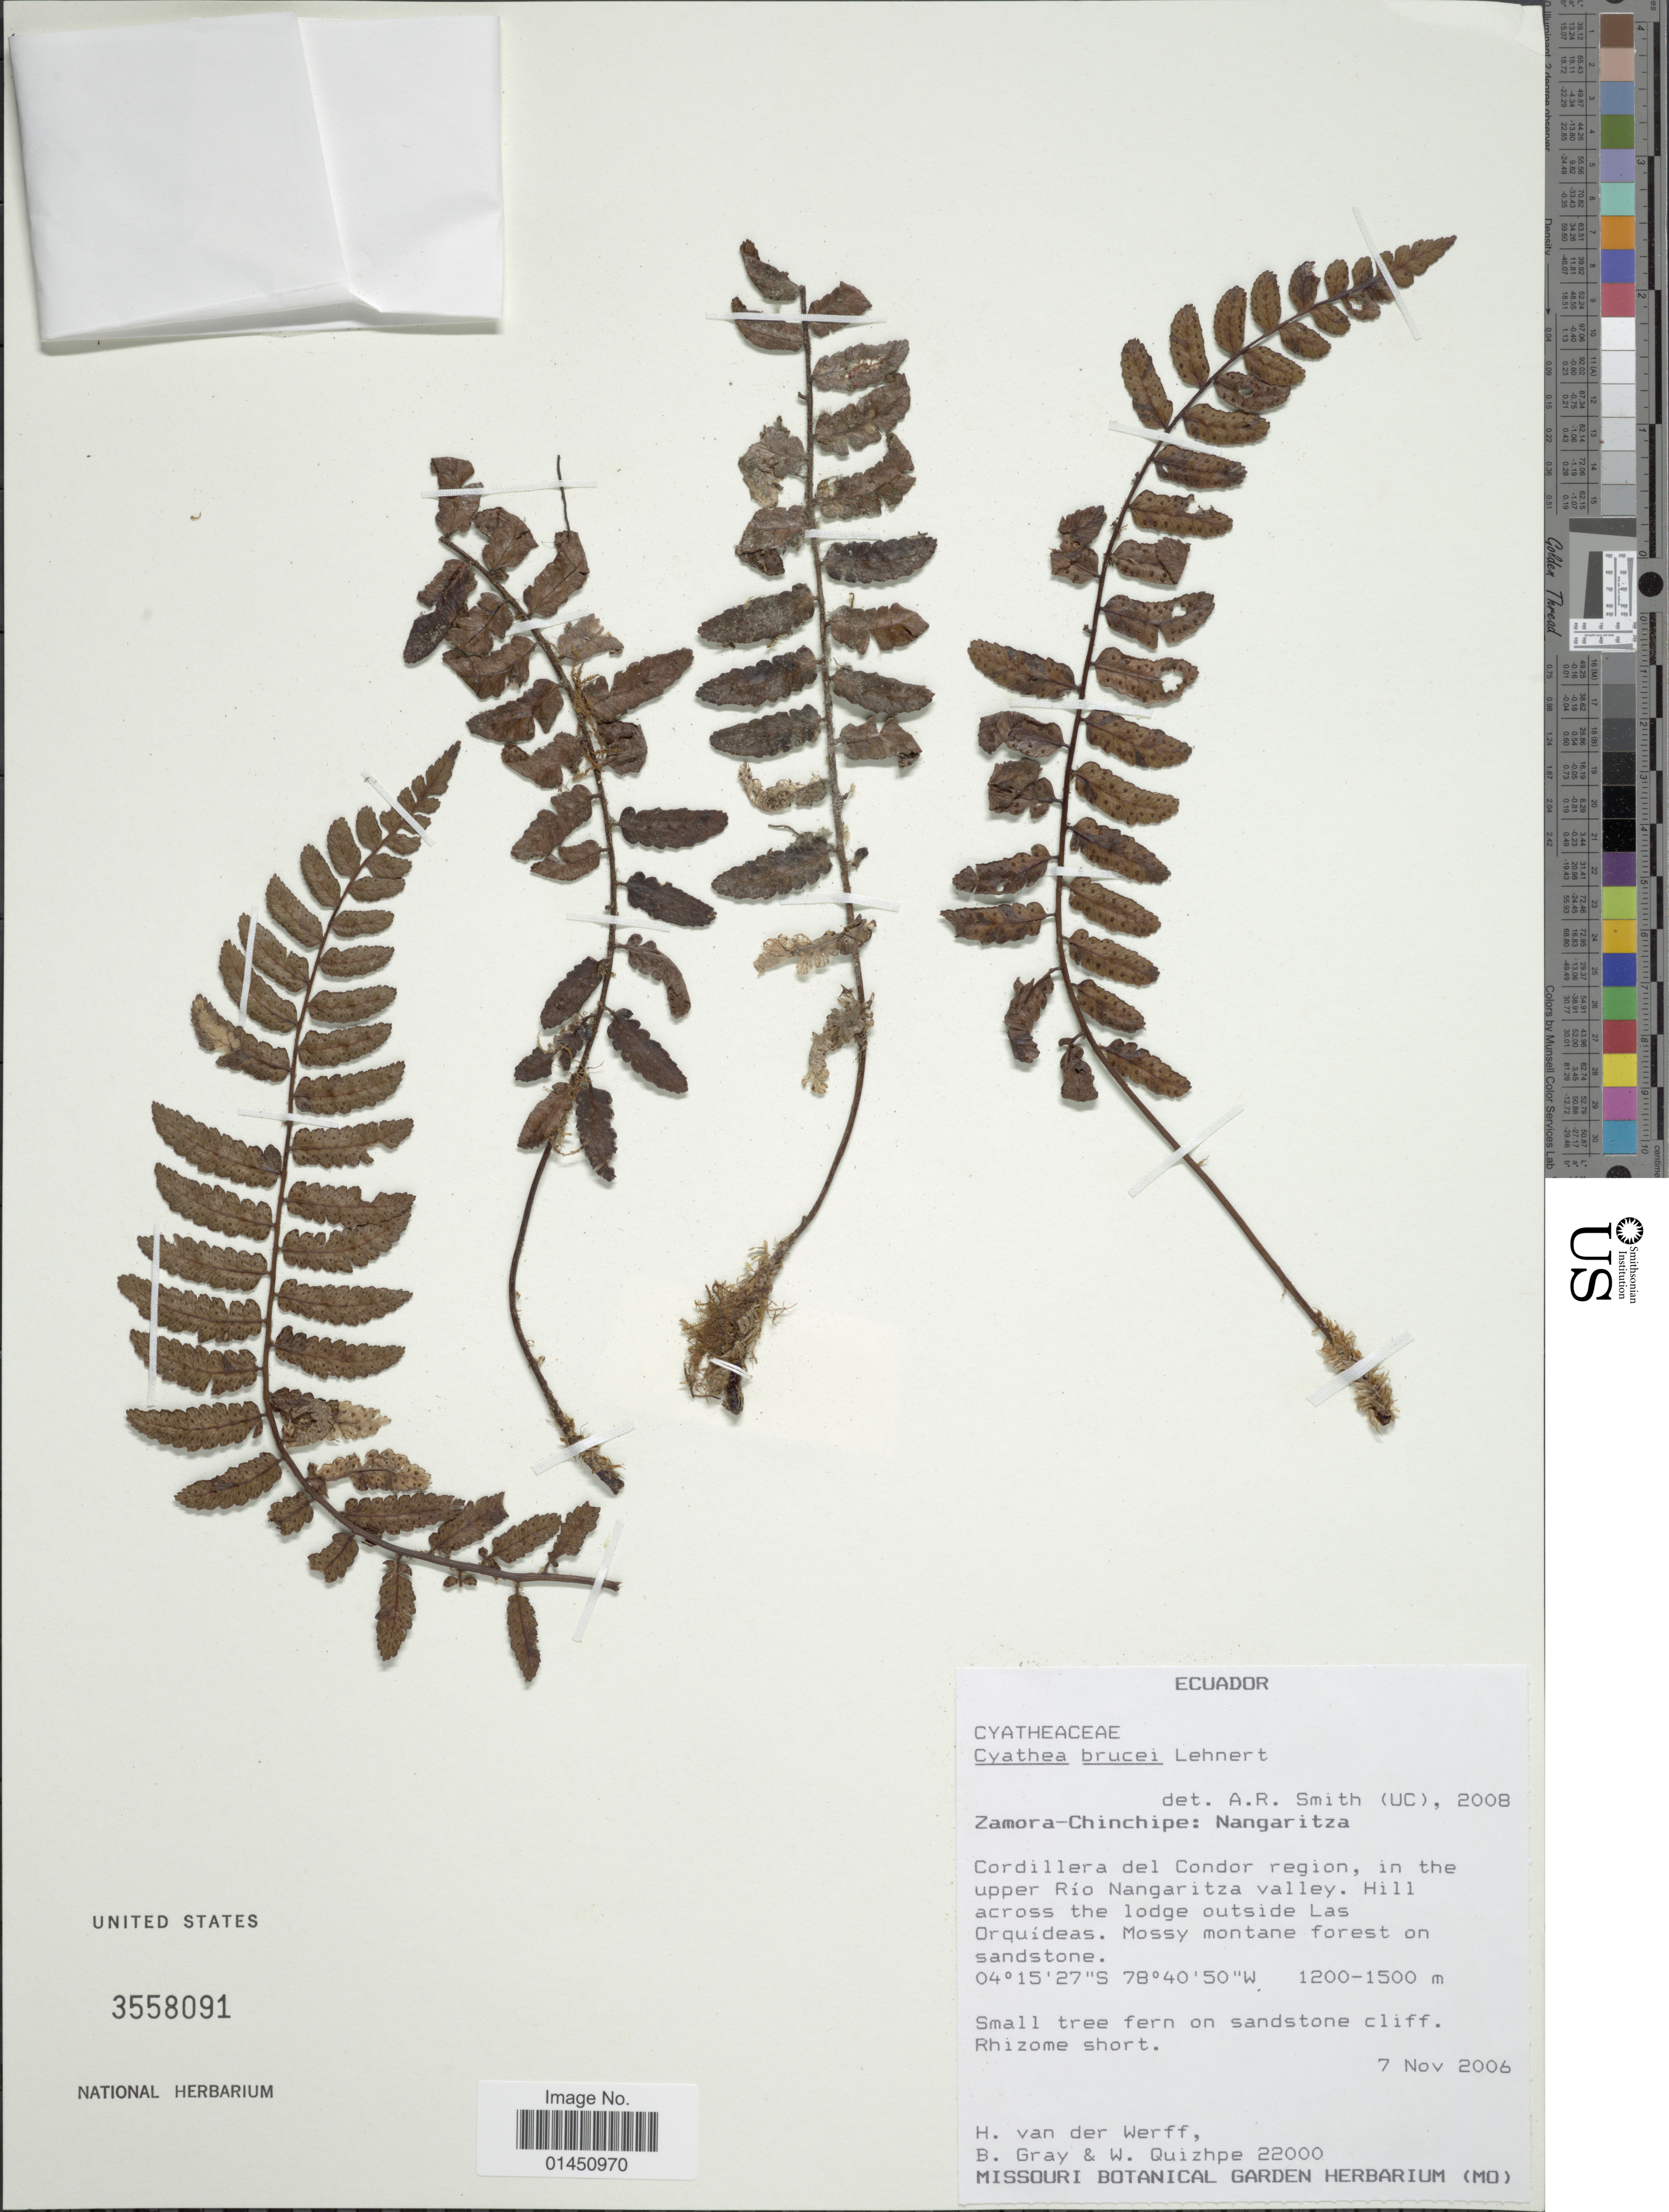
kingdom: Plantae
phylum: Tracheophyta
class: Polypodiopsida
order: Cyatheales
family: Cyatheaceae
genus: Cyathea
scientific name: Cyathea brucei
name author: Lehnert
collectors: H. van der Werff, B. Gray & W. Quizhpe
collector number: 22000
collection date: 2006-11-07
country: Ecuador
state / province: Zamora-Chinchipe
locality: Nangaritza, Cordillera del Condor region, in the upper Rio Nangaritza valley. Hill across the lodge outside Las Orquideas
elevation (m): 1200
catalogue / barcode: US 3558091